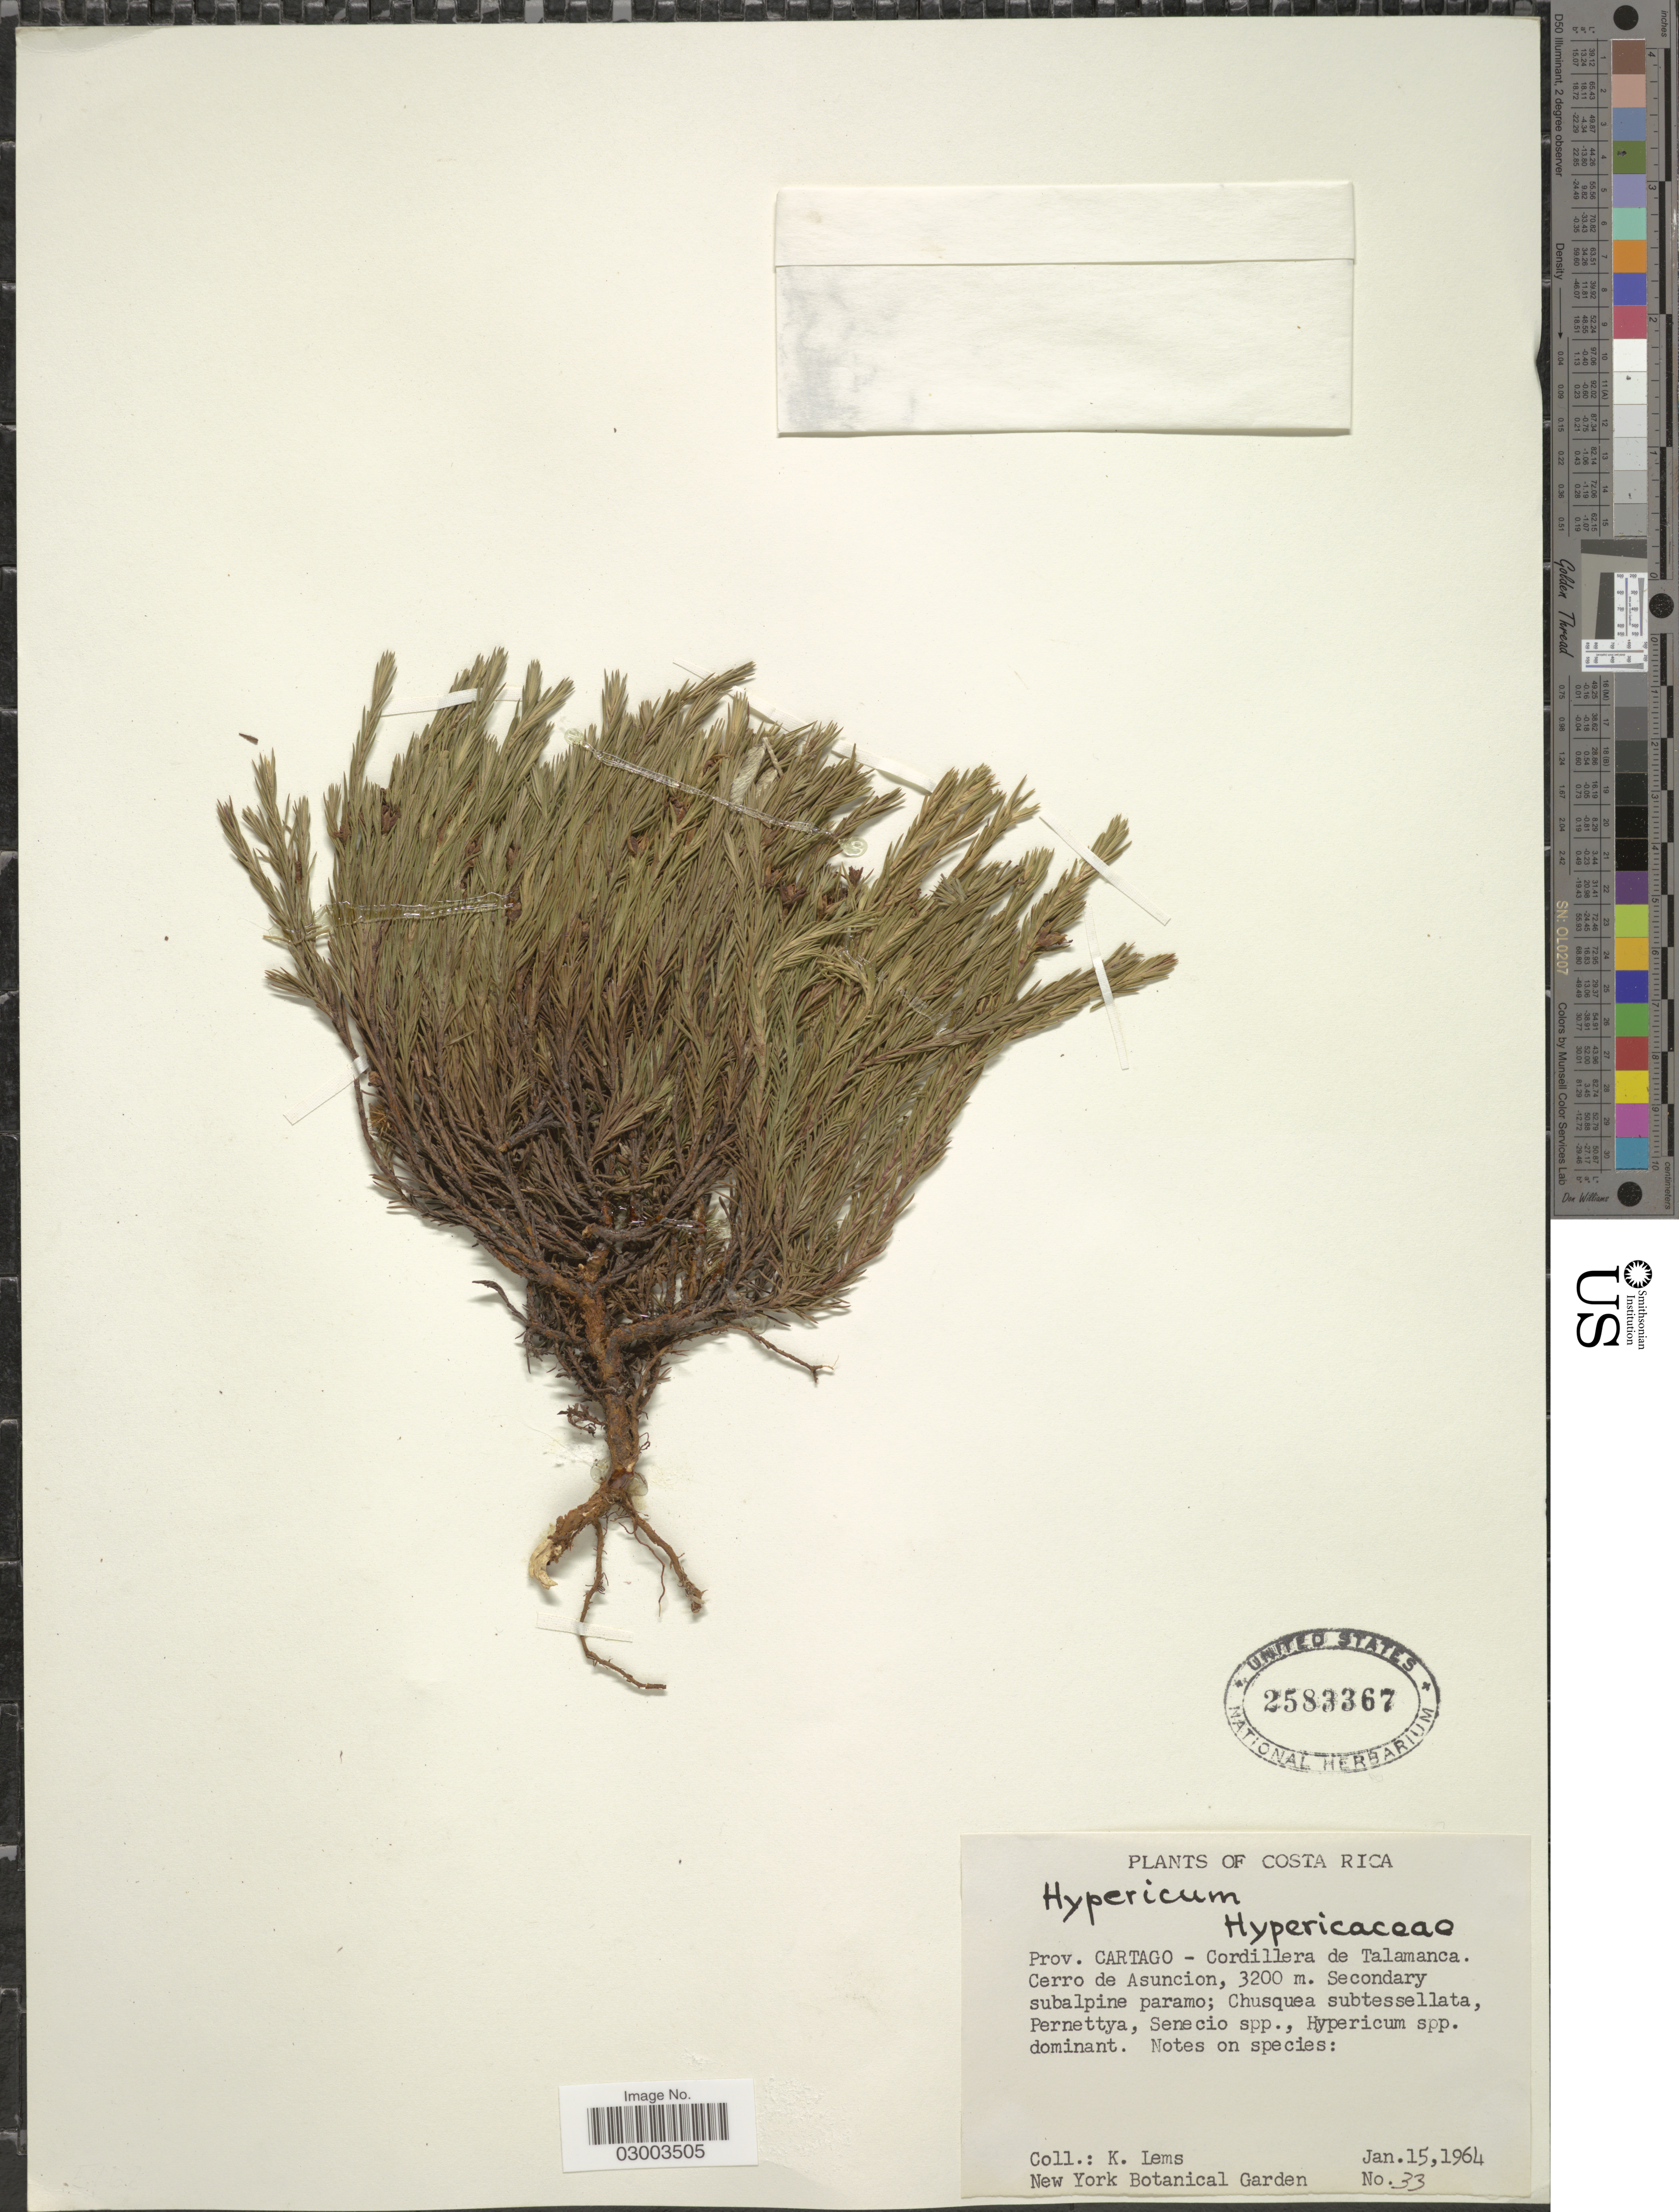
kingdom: Plantae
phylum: Tracheophyta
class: Magnoliopsida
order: Malpighiales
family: Hypericaceae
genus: Hypericum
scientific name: Hypericum costaricense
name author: N. Robson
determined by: Strong, Mark T., (BOT), Smithsonian Institution - National Museum of Natural History (UNITED STATES)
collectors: K. Lems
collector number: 33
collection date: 1964-01-15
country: Costa Rica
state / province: Cartago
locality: Cordillera de Talamanca. Cerro de Asuncion.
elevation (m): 3200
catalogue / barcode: US 2583367